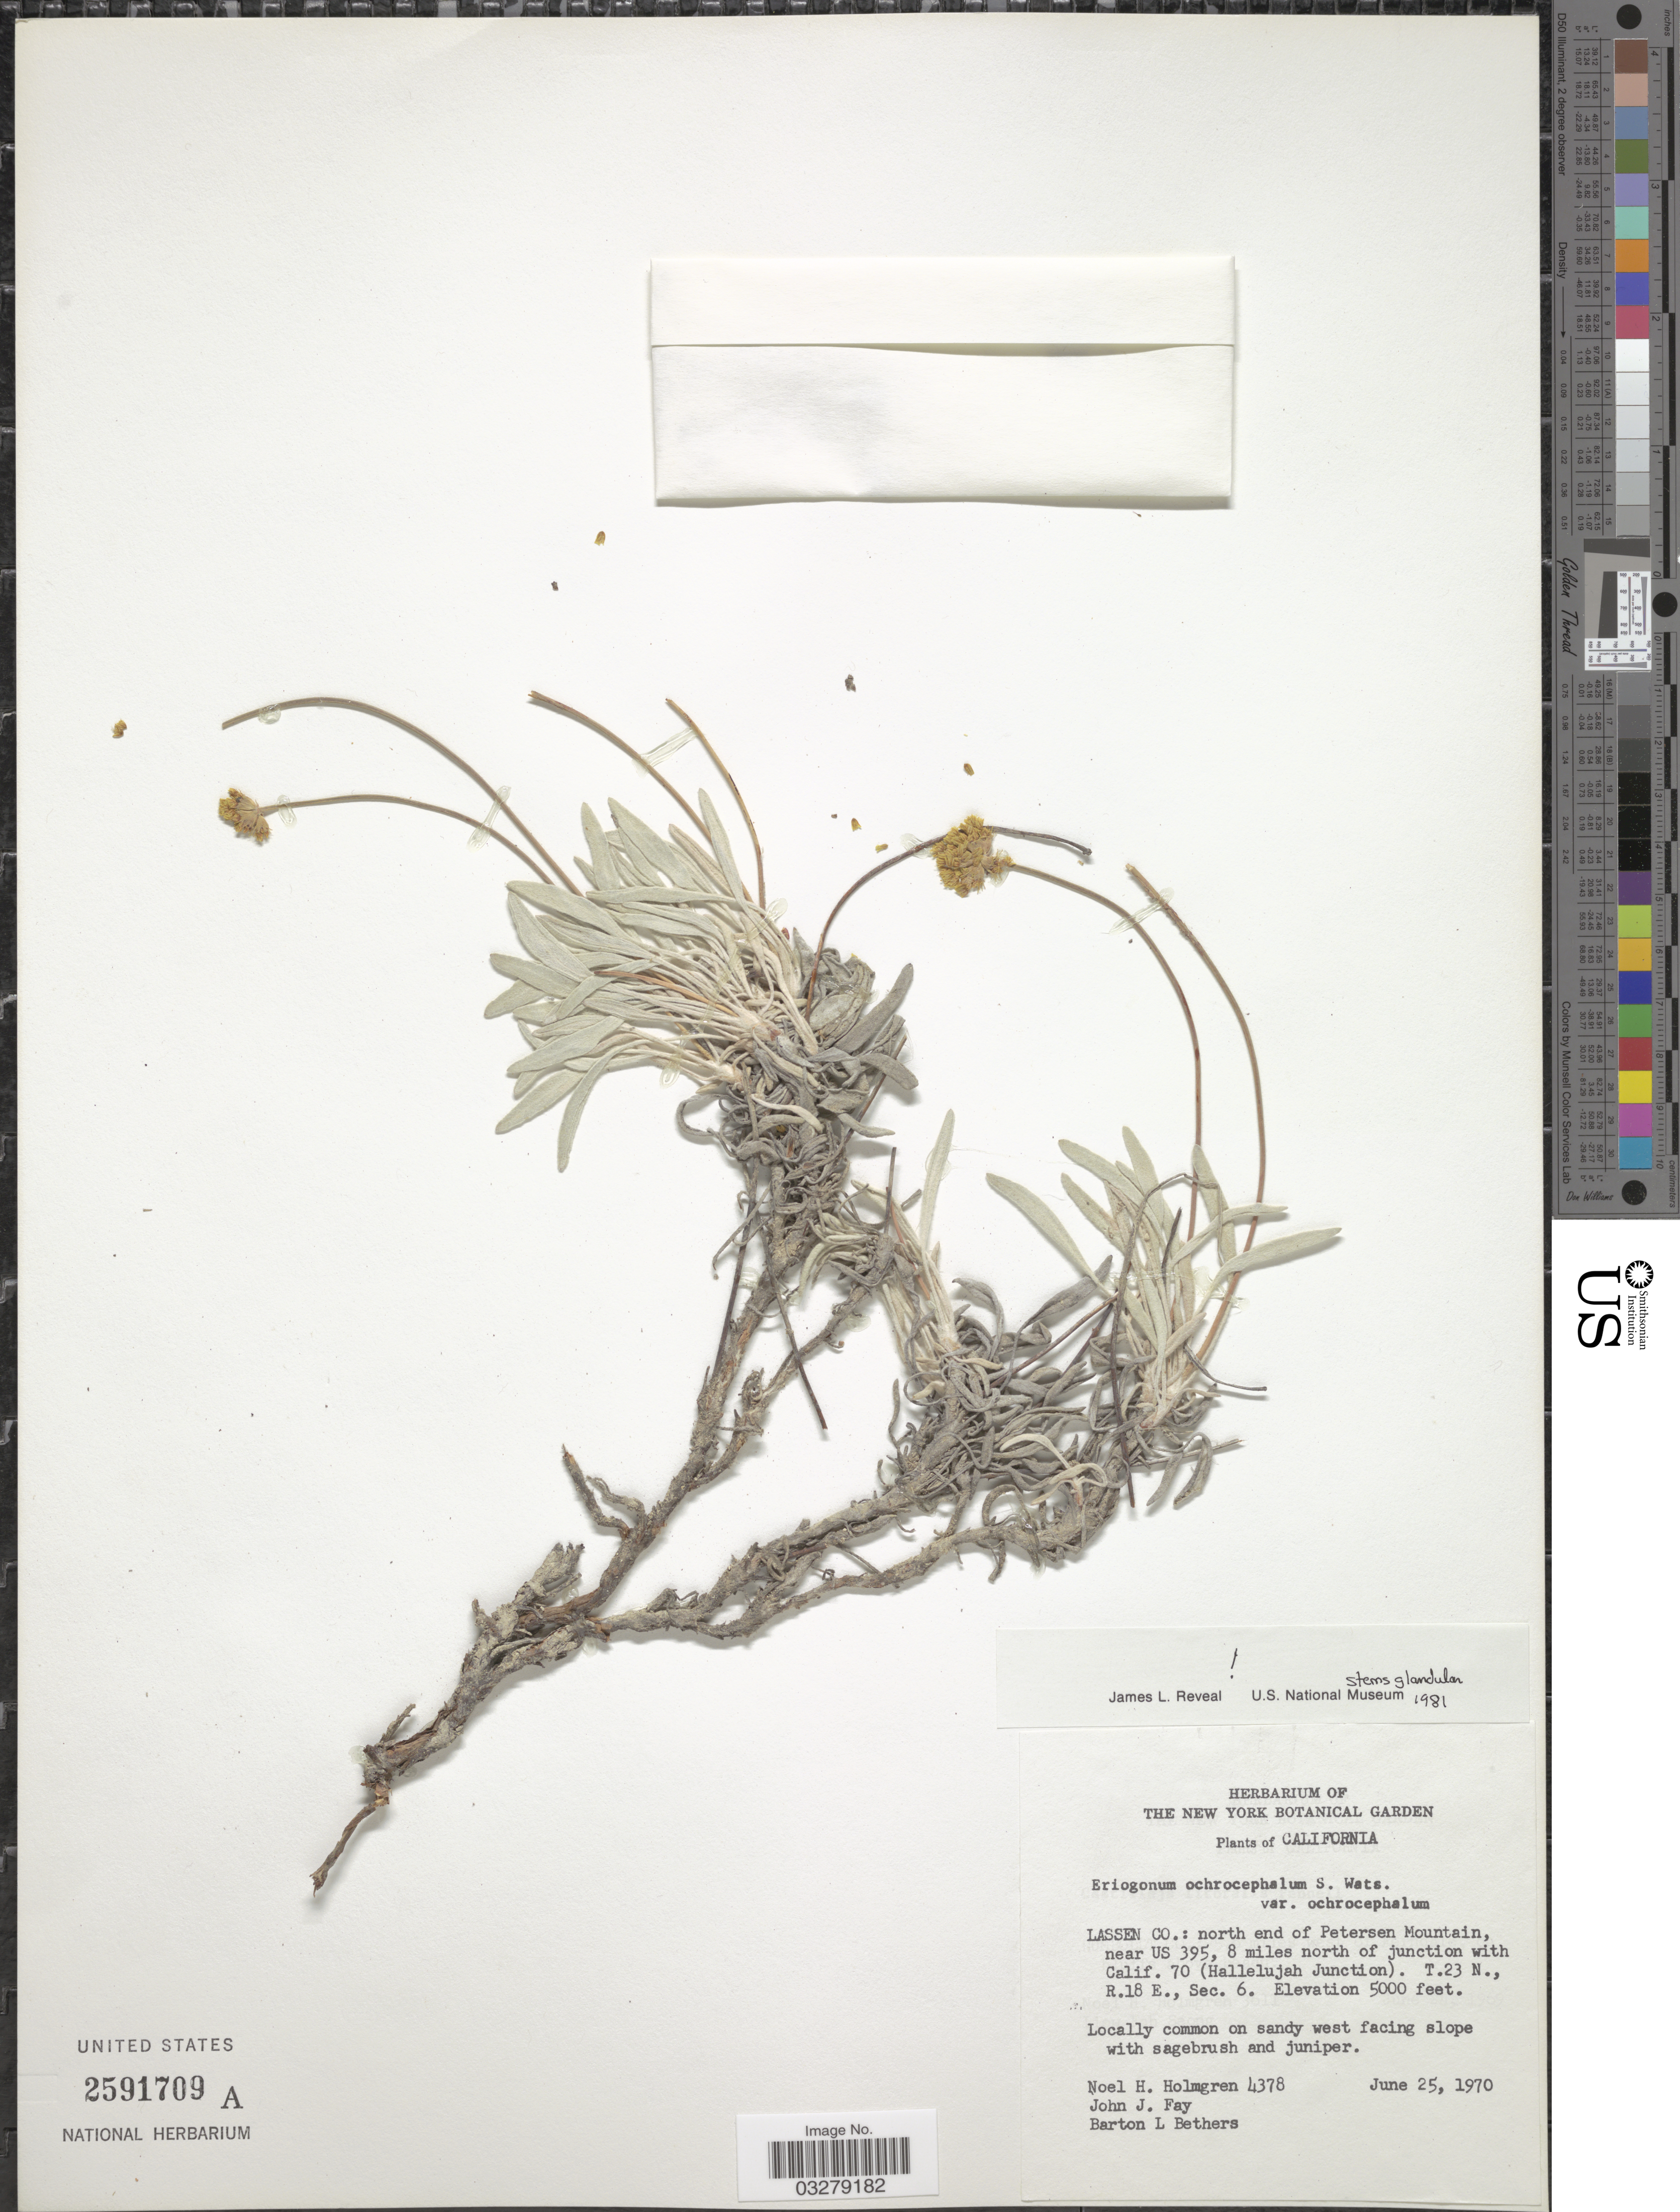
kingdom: Plantae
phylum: Tracheophyta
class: Magnoliopsida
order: Caryophyllales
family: Polygonaceae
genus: Eriogonum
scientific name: Eriogonum ochrocephalum var. ochrocephalum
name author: S. Watson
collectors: N. H. Holmgren, J. Fay & B. Bethers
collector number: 4378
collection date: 1970-06-25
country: United States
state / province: California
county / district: Lassen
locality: Lassen Co.: north end of Petersen Mountain, near US 395, 8 miles north of junction with Calif. 70 (Hallelujah Junction). T. 23 N., R.18 E., Sec. 6.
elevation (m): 1524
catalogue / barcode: US 2591709A